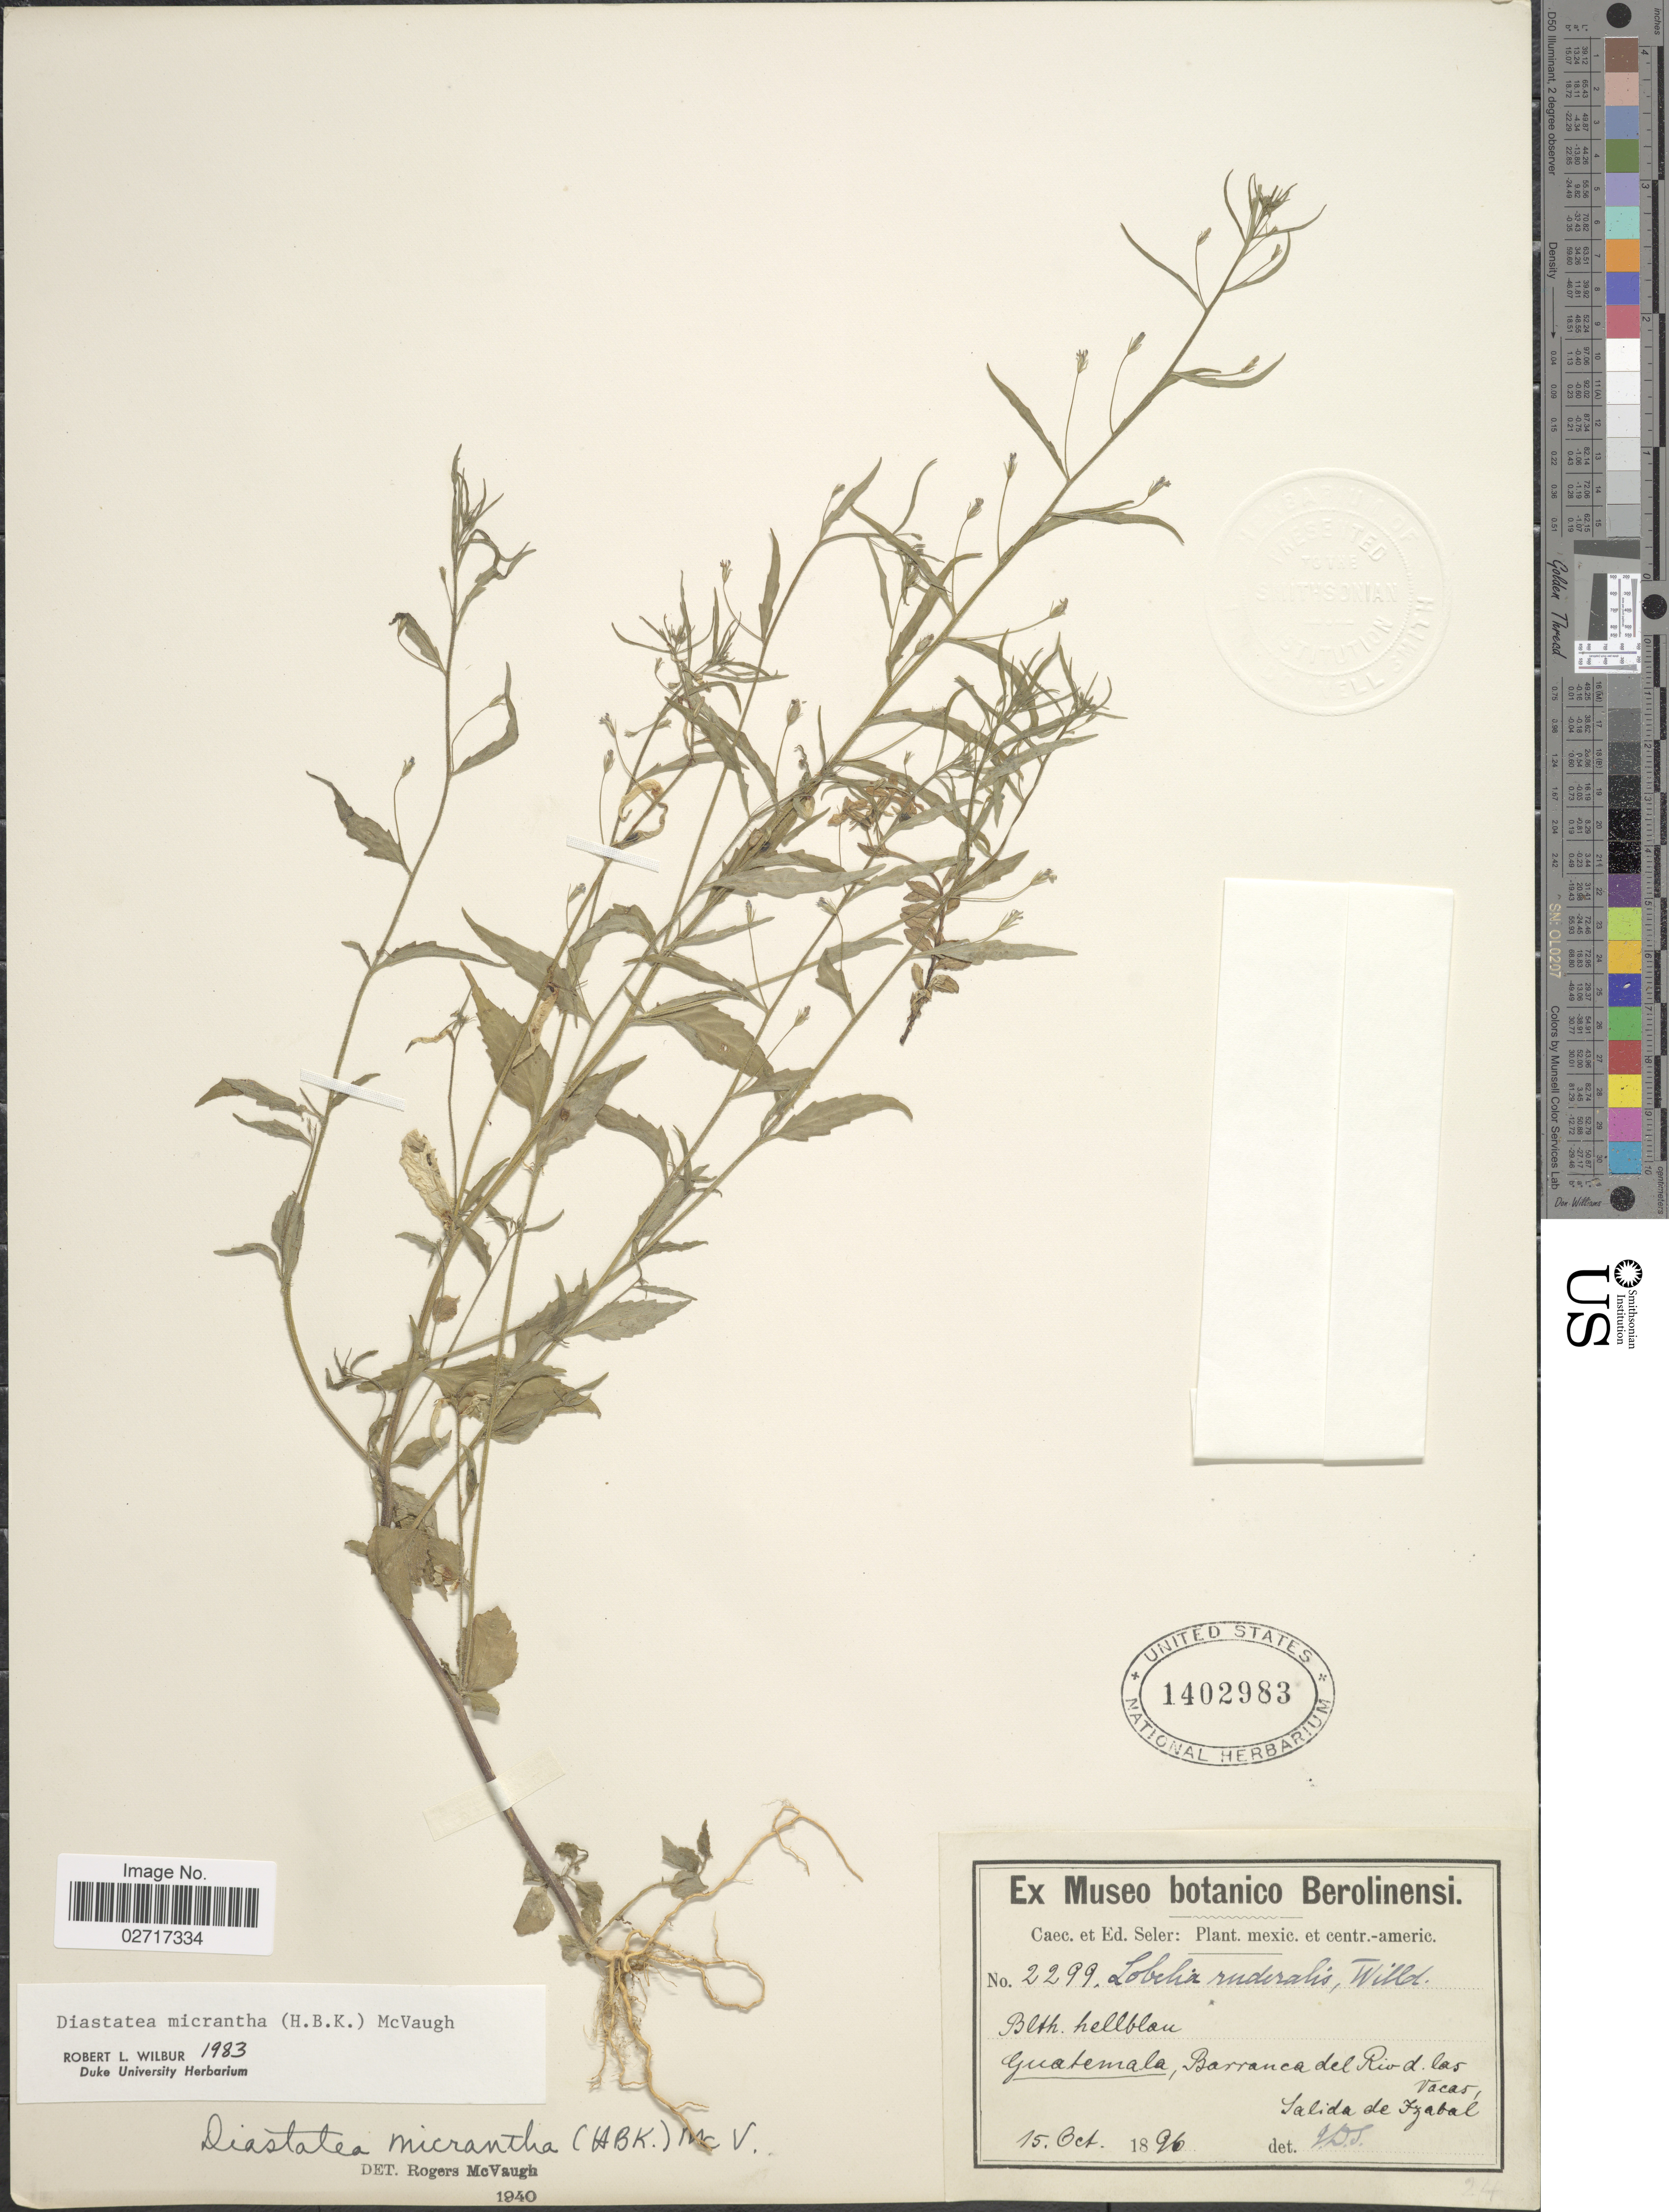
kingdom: Plantae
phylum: Tracheophyta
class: Magnoliopsida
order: Asterales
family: Campanulaceae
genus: Diastatea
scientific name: Diastatea micrantha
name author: (Kunth) McVaugh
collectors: ex Caec. et Ed Seler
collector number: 2299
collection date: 1896-10-15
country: Guatemala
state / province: Izabal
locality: Barranca del Rio d. las Vacas, Salida de Izabal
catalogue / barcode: US 1402983